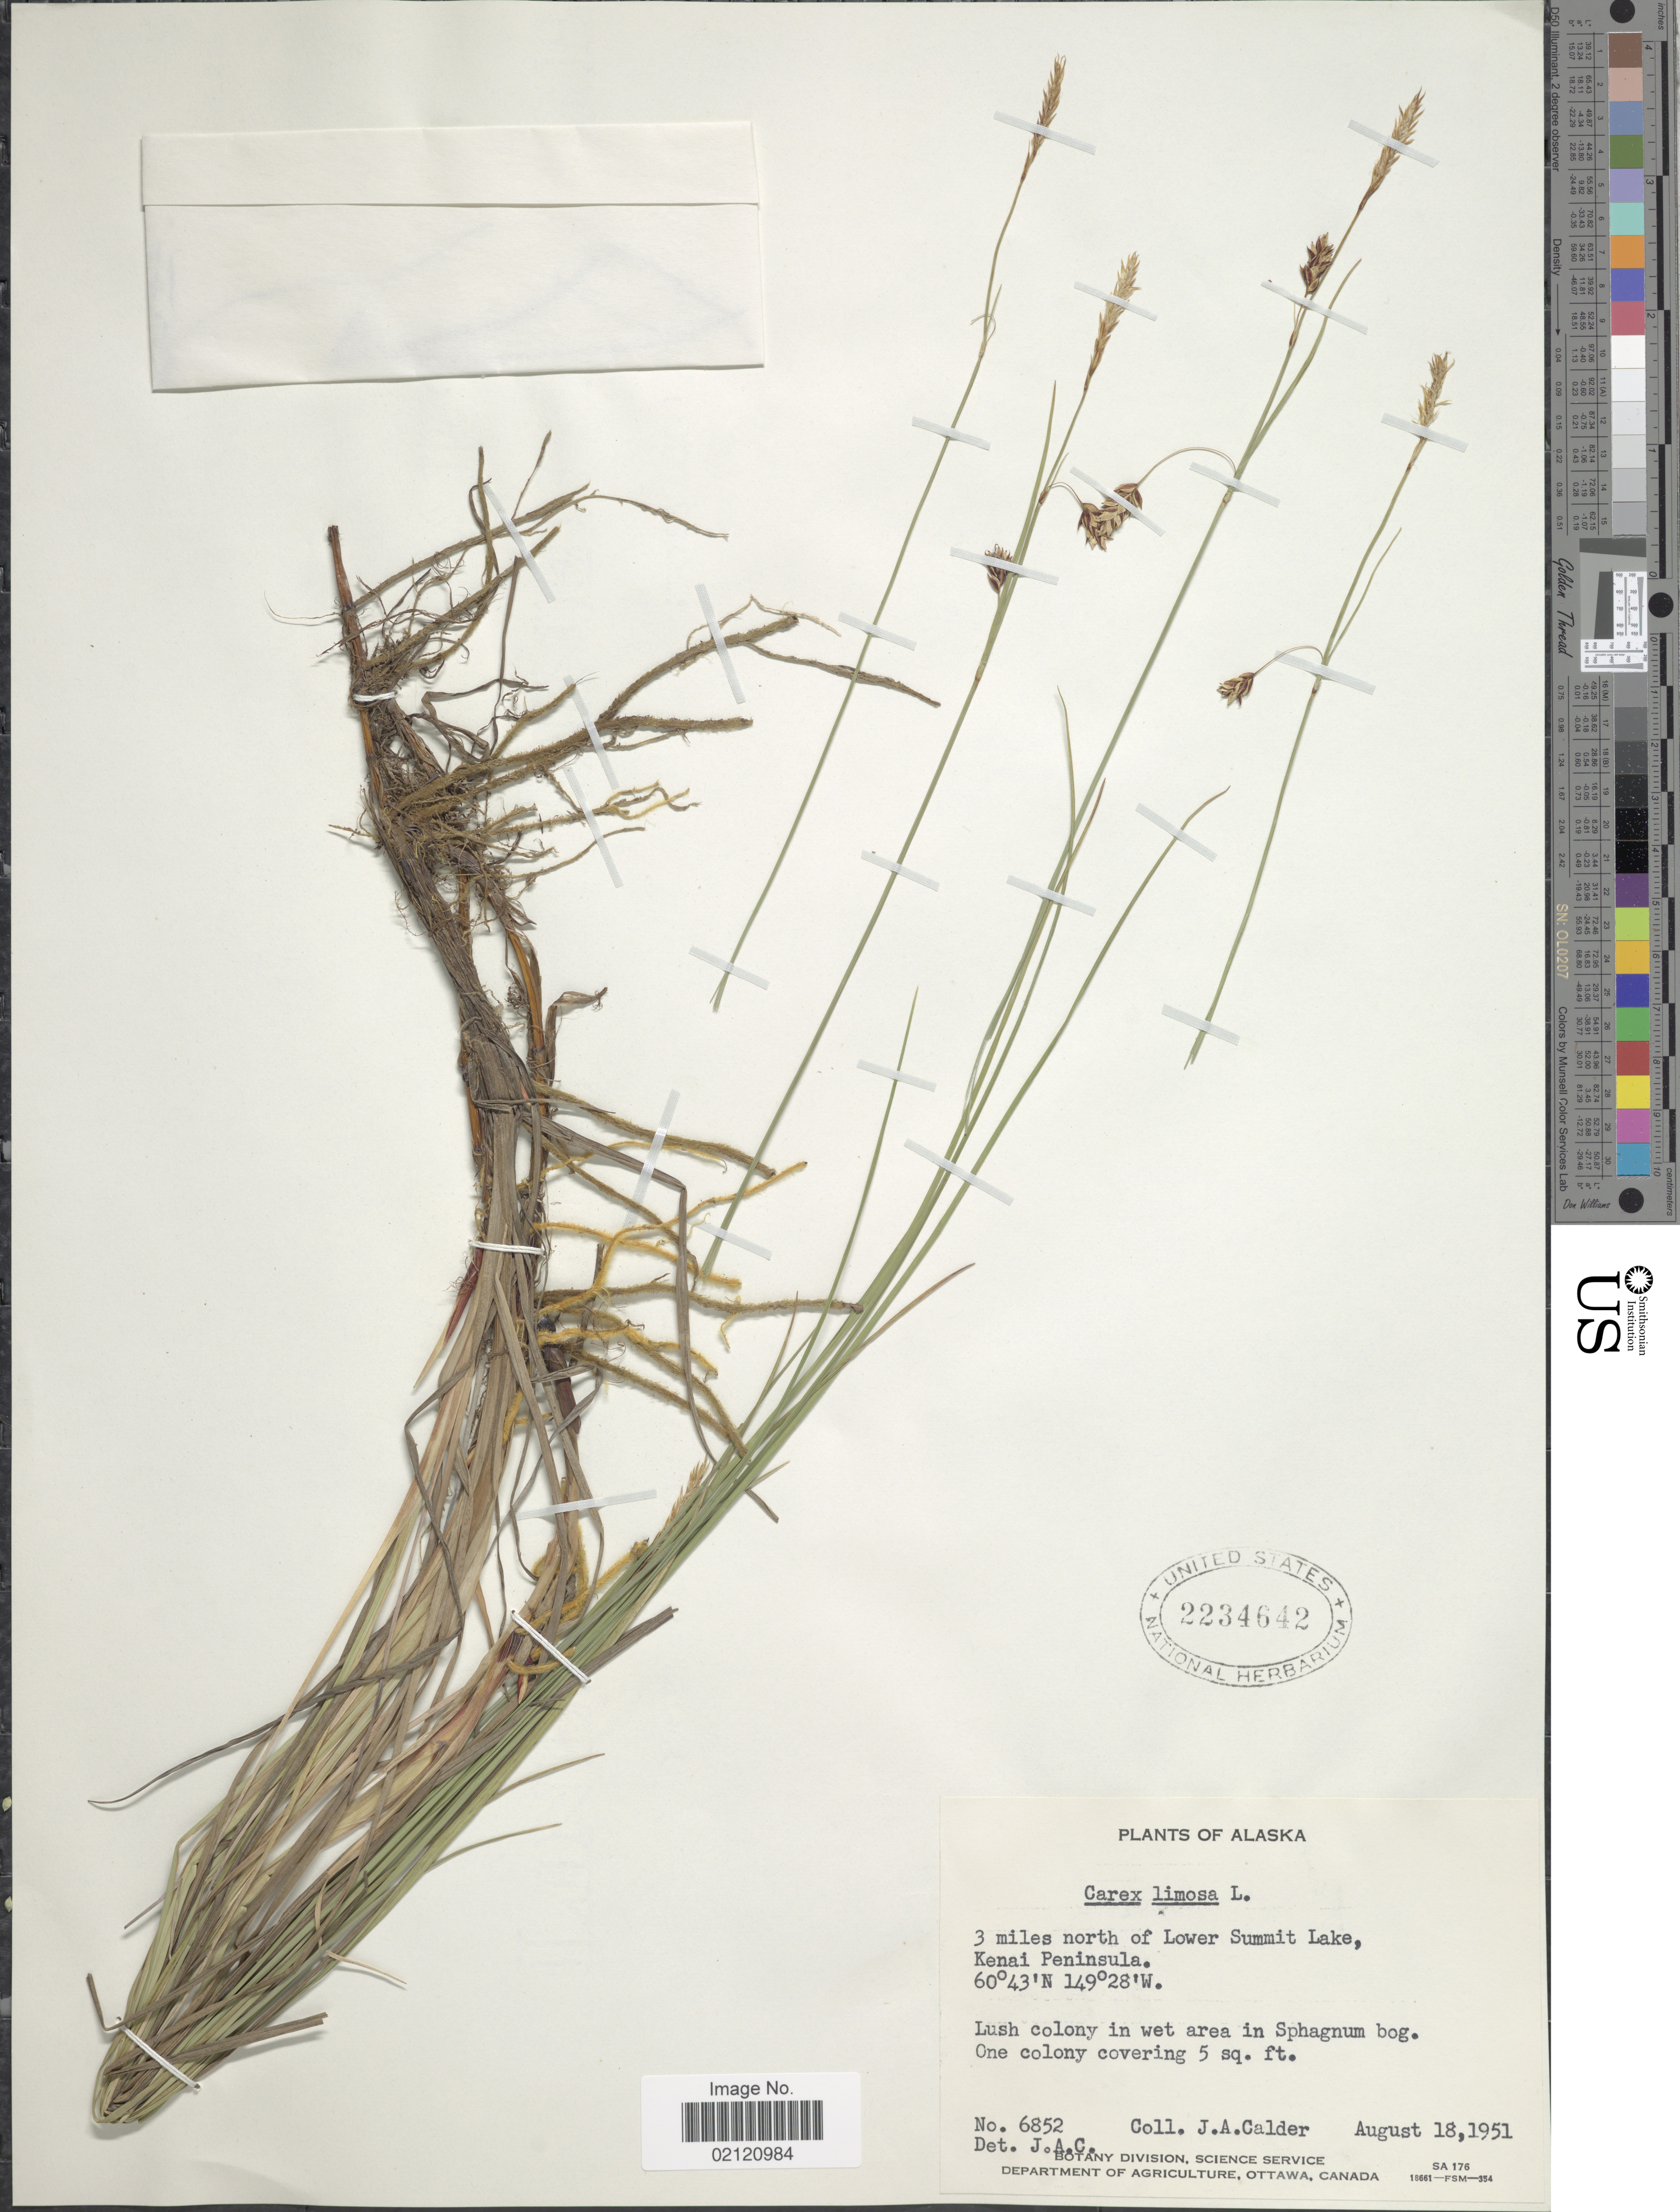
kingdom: Plantae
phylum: Tracheophyta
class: Liliopsida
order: Poales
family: Cyperaceae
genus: Carex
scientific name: Carex limosa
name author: L.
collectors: J. A. Calder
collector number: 6852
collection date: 1951-08-18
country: United States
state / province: Alaska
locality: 3 miles north of Lower Summit Lake, Kenai Peninsula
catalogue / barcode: US 2234642